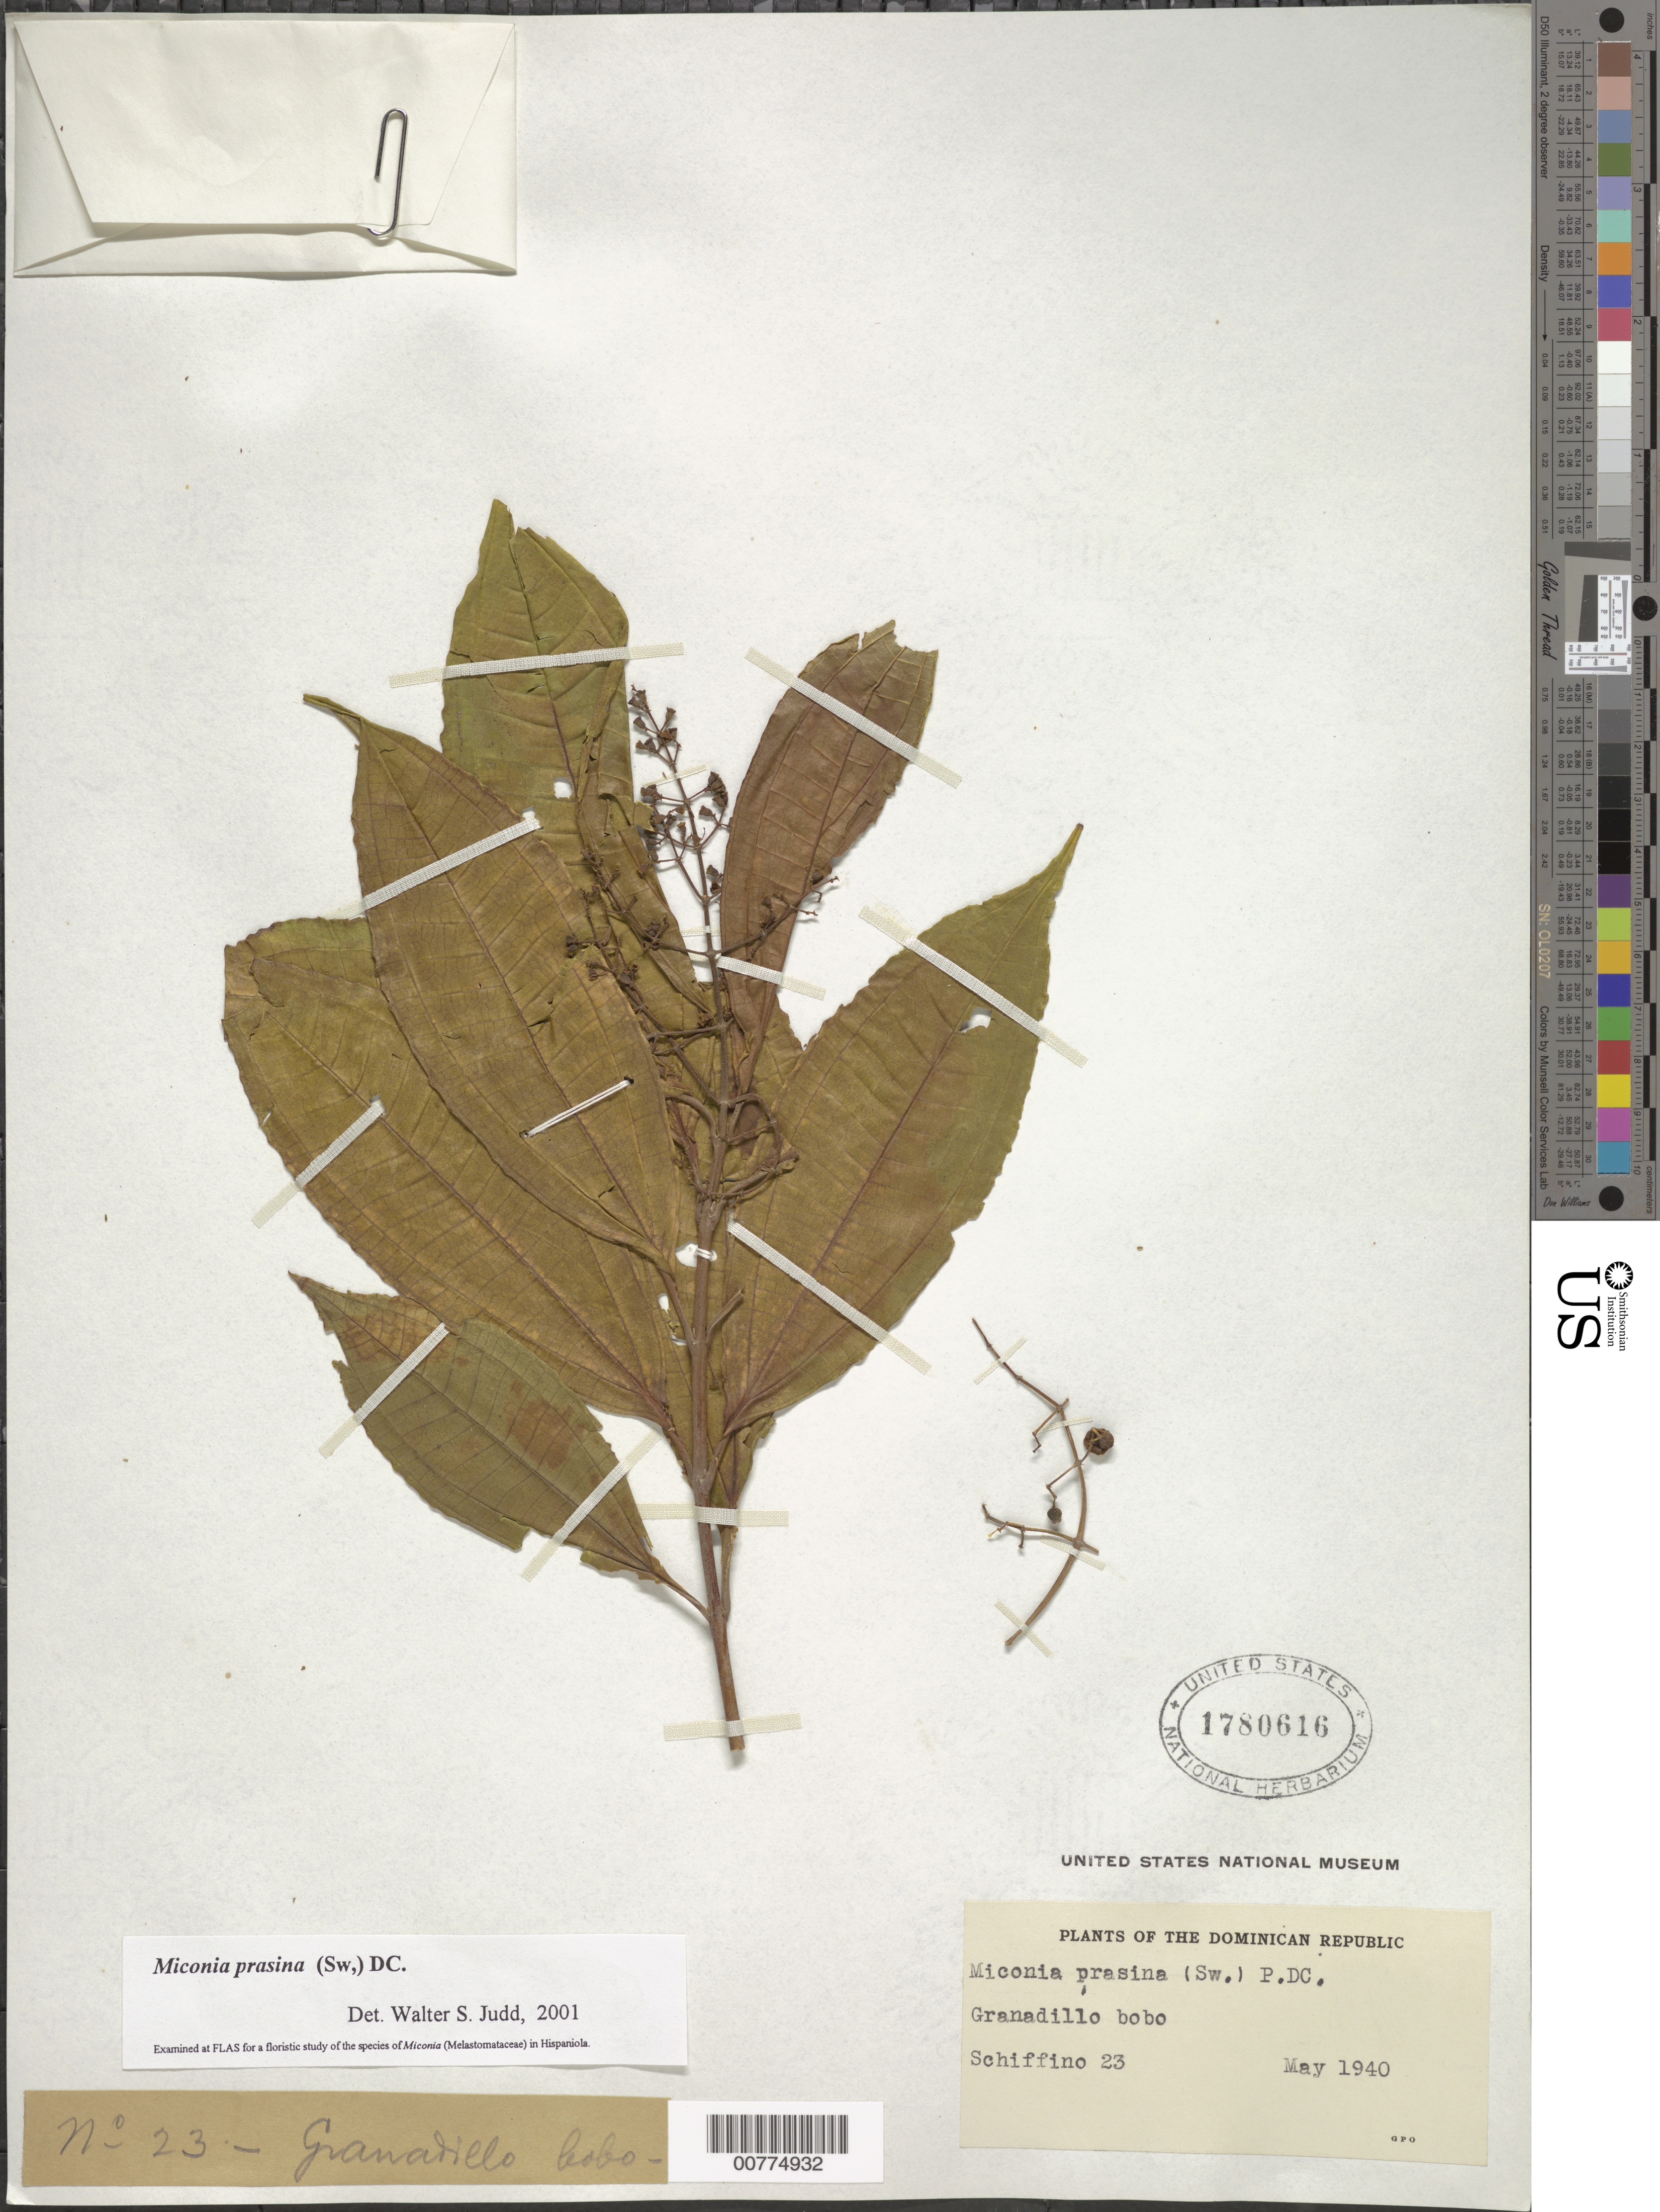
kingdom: Plantae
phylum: Tracheophyta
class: Magnoliopsida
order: Myrtales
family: Melastomataceae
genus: Miconia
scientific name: Miconia prasina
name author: (Sw.) DC.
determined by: Judd, Walter S.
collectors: -. Shiffino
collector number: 23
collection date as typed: May 1940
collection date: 1940-05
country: Dominican Republic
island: Hispaniola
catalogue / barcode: US 1780616